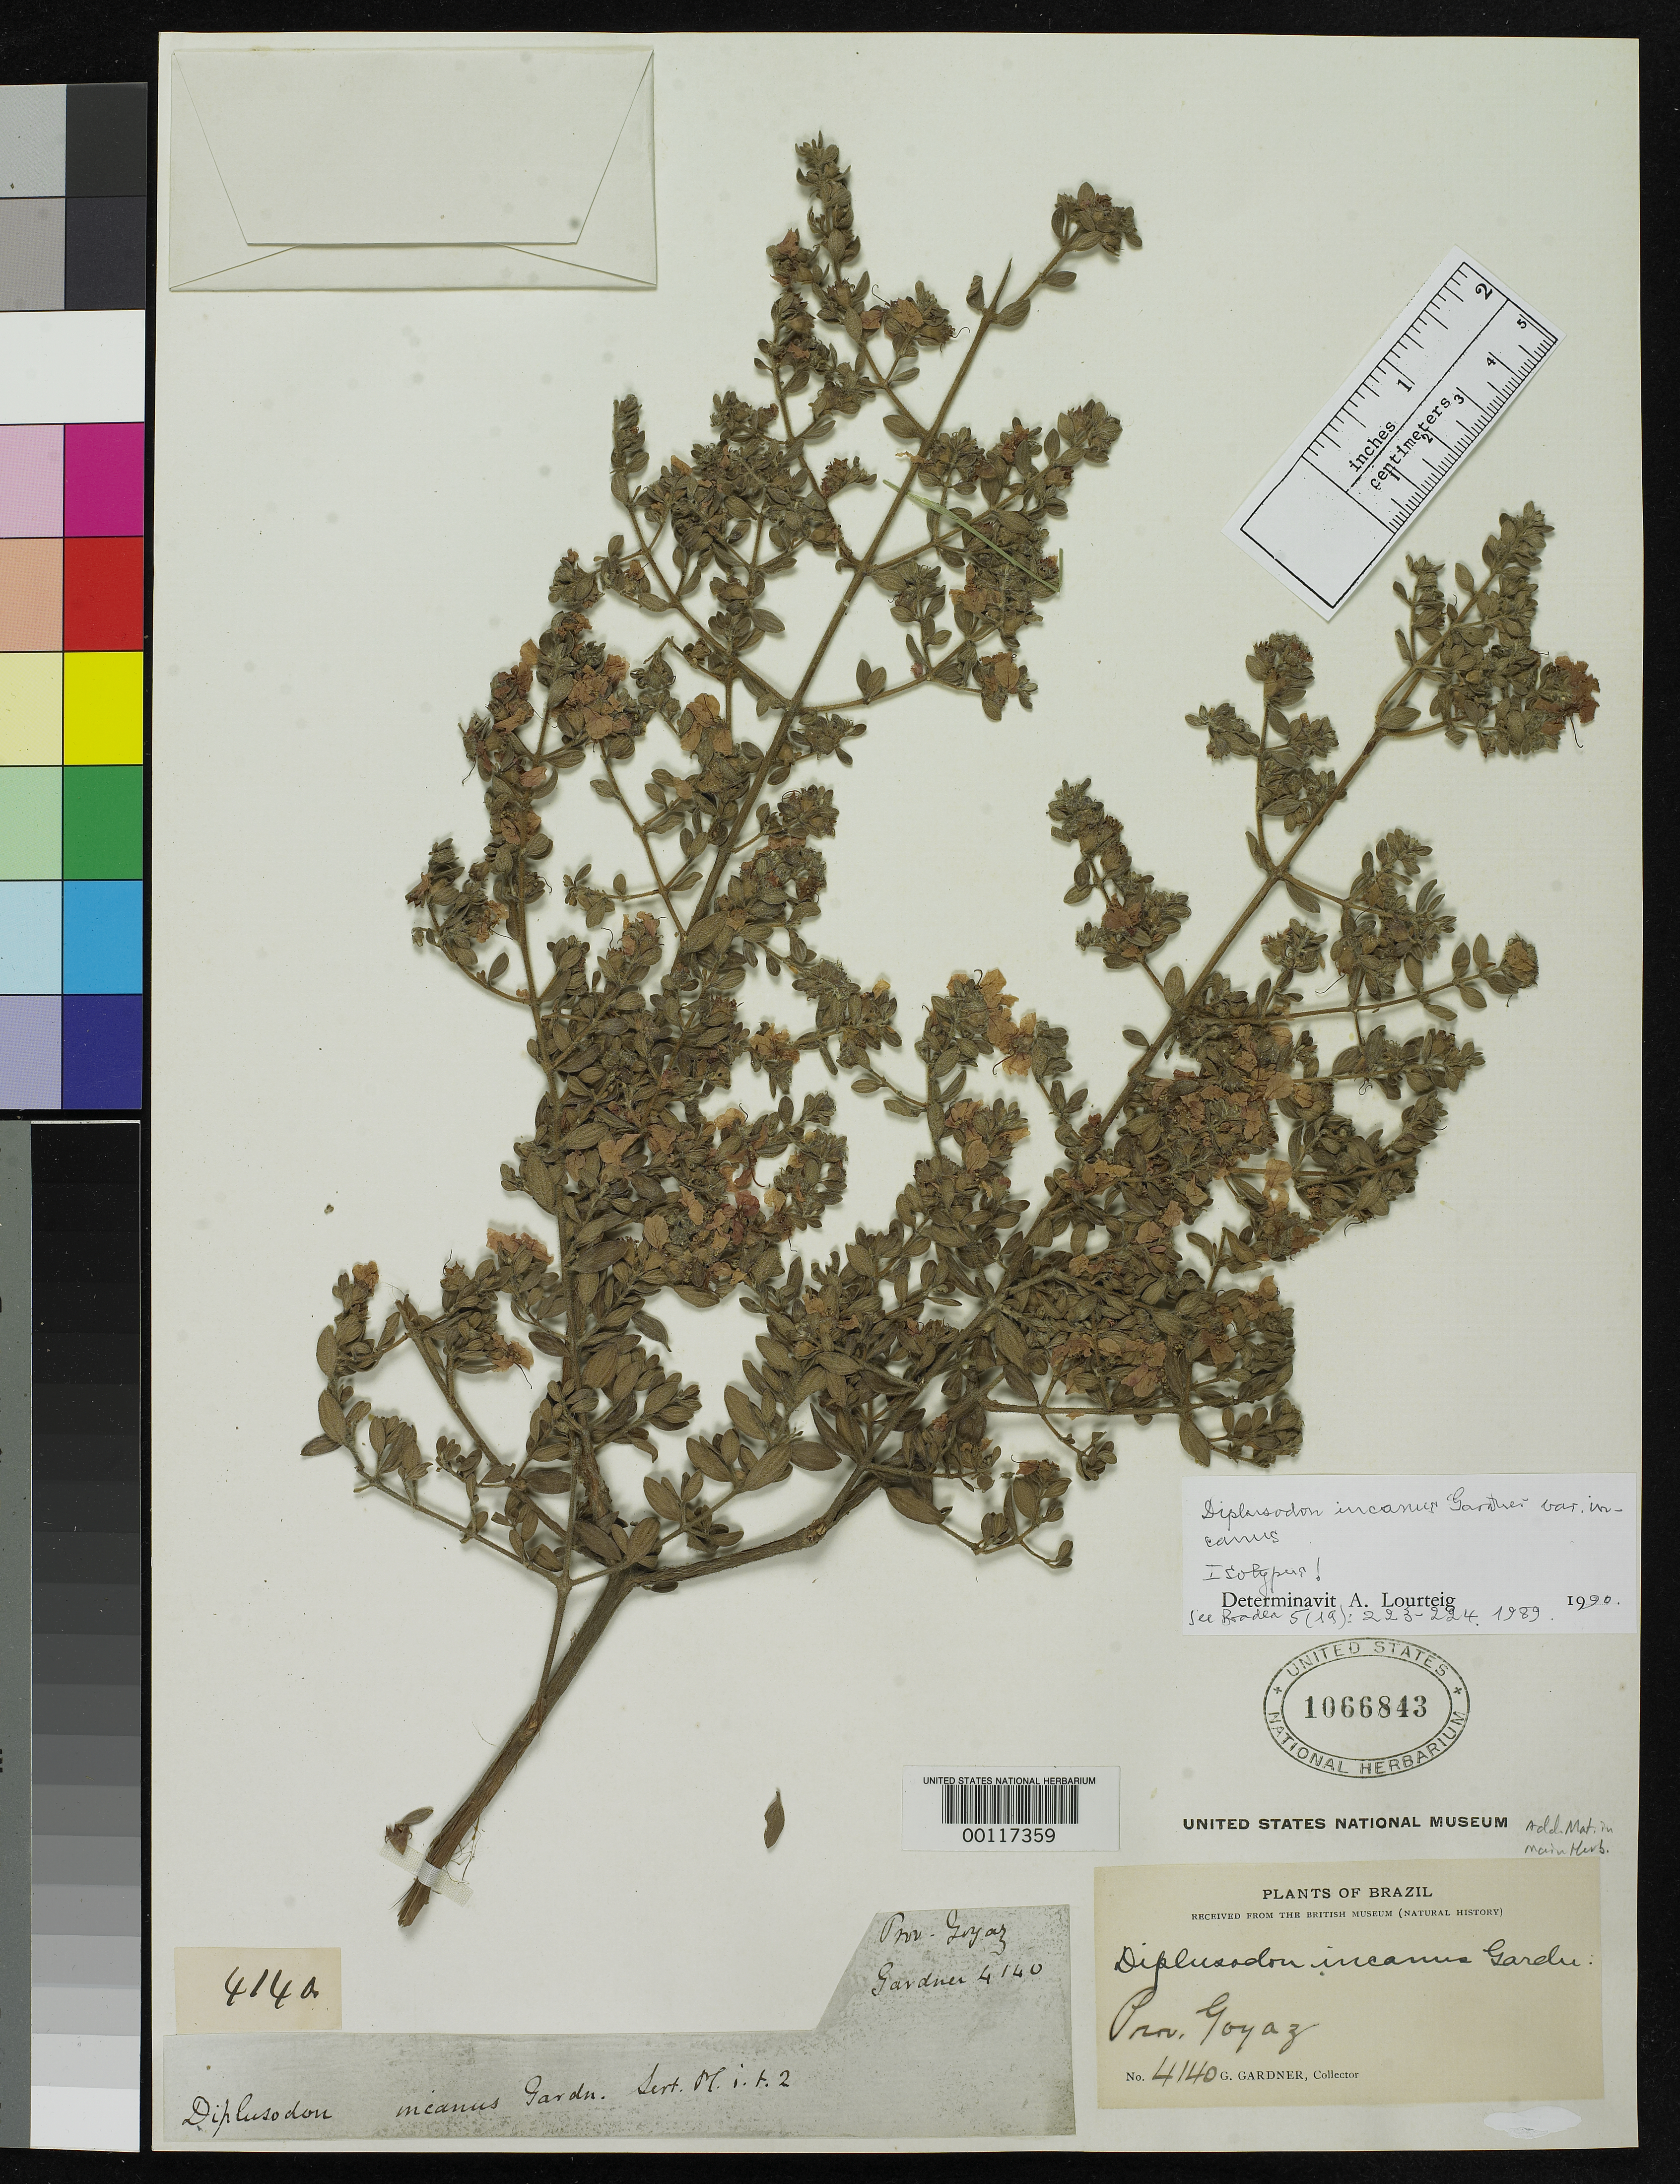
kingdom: Plantae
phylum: Tracheophyta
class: Magnoliopsida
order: Myrtales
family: Lythraceae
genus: Diplusodon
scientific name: Diplusodon incanus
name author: Gardner in Gardner & Fielding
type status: Isotype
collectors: G. Gardner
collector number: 4140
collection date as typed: May 1840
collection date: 1840-05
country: Brazil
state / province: Goiás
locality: Near San Domingos.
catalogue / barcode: US 1066843